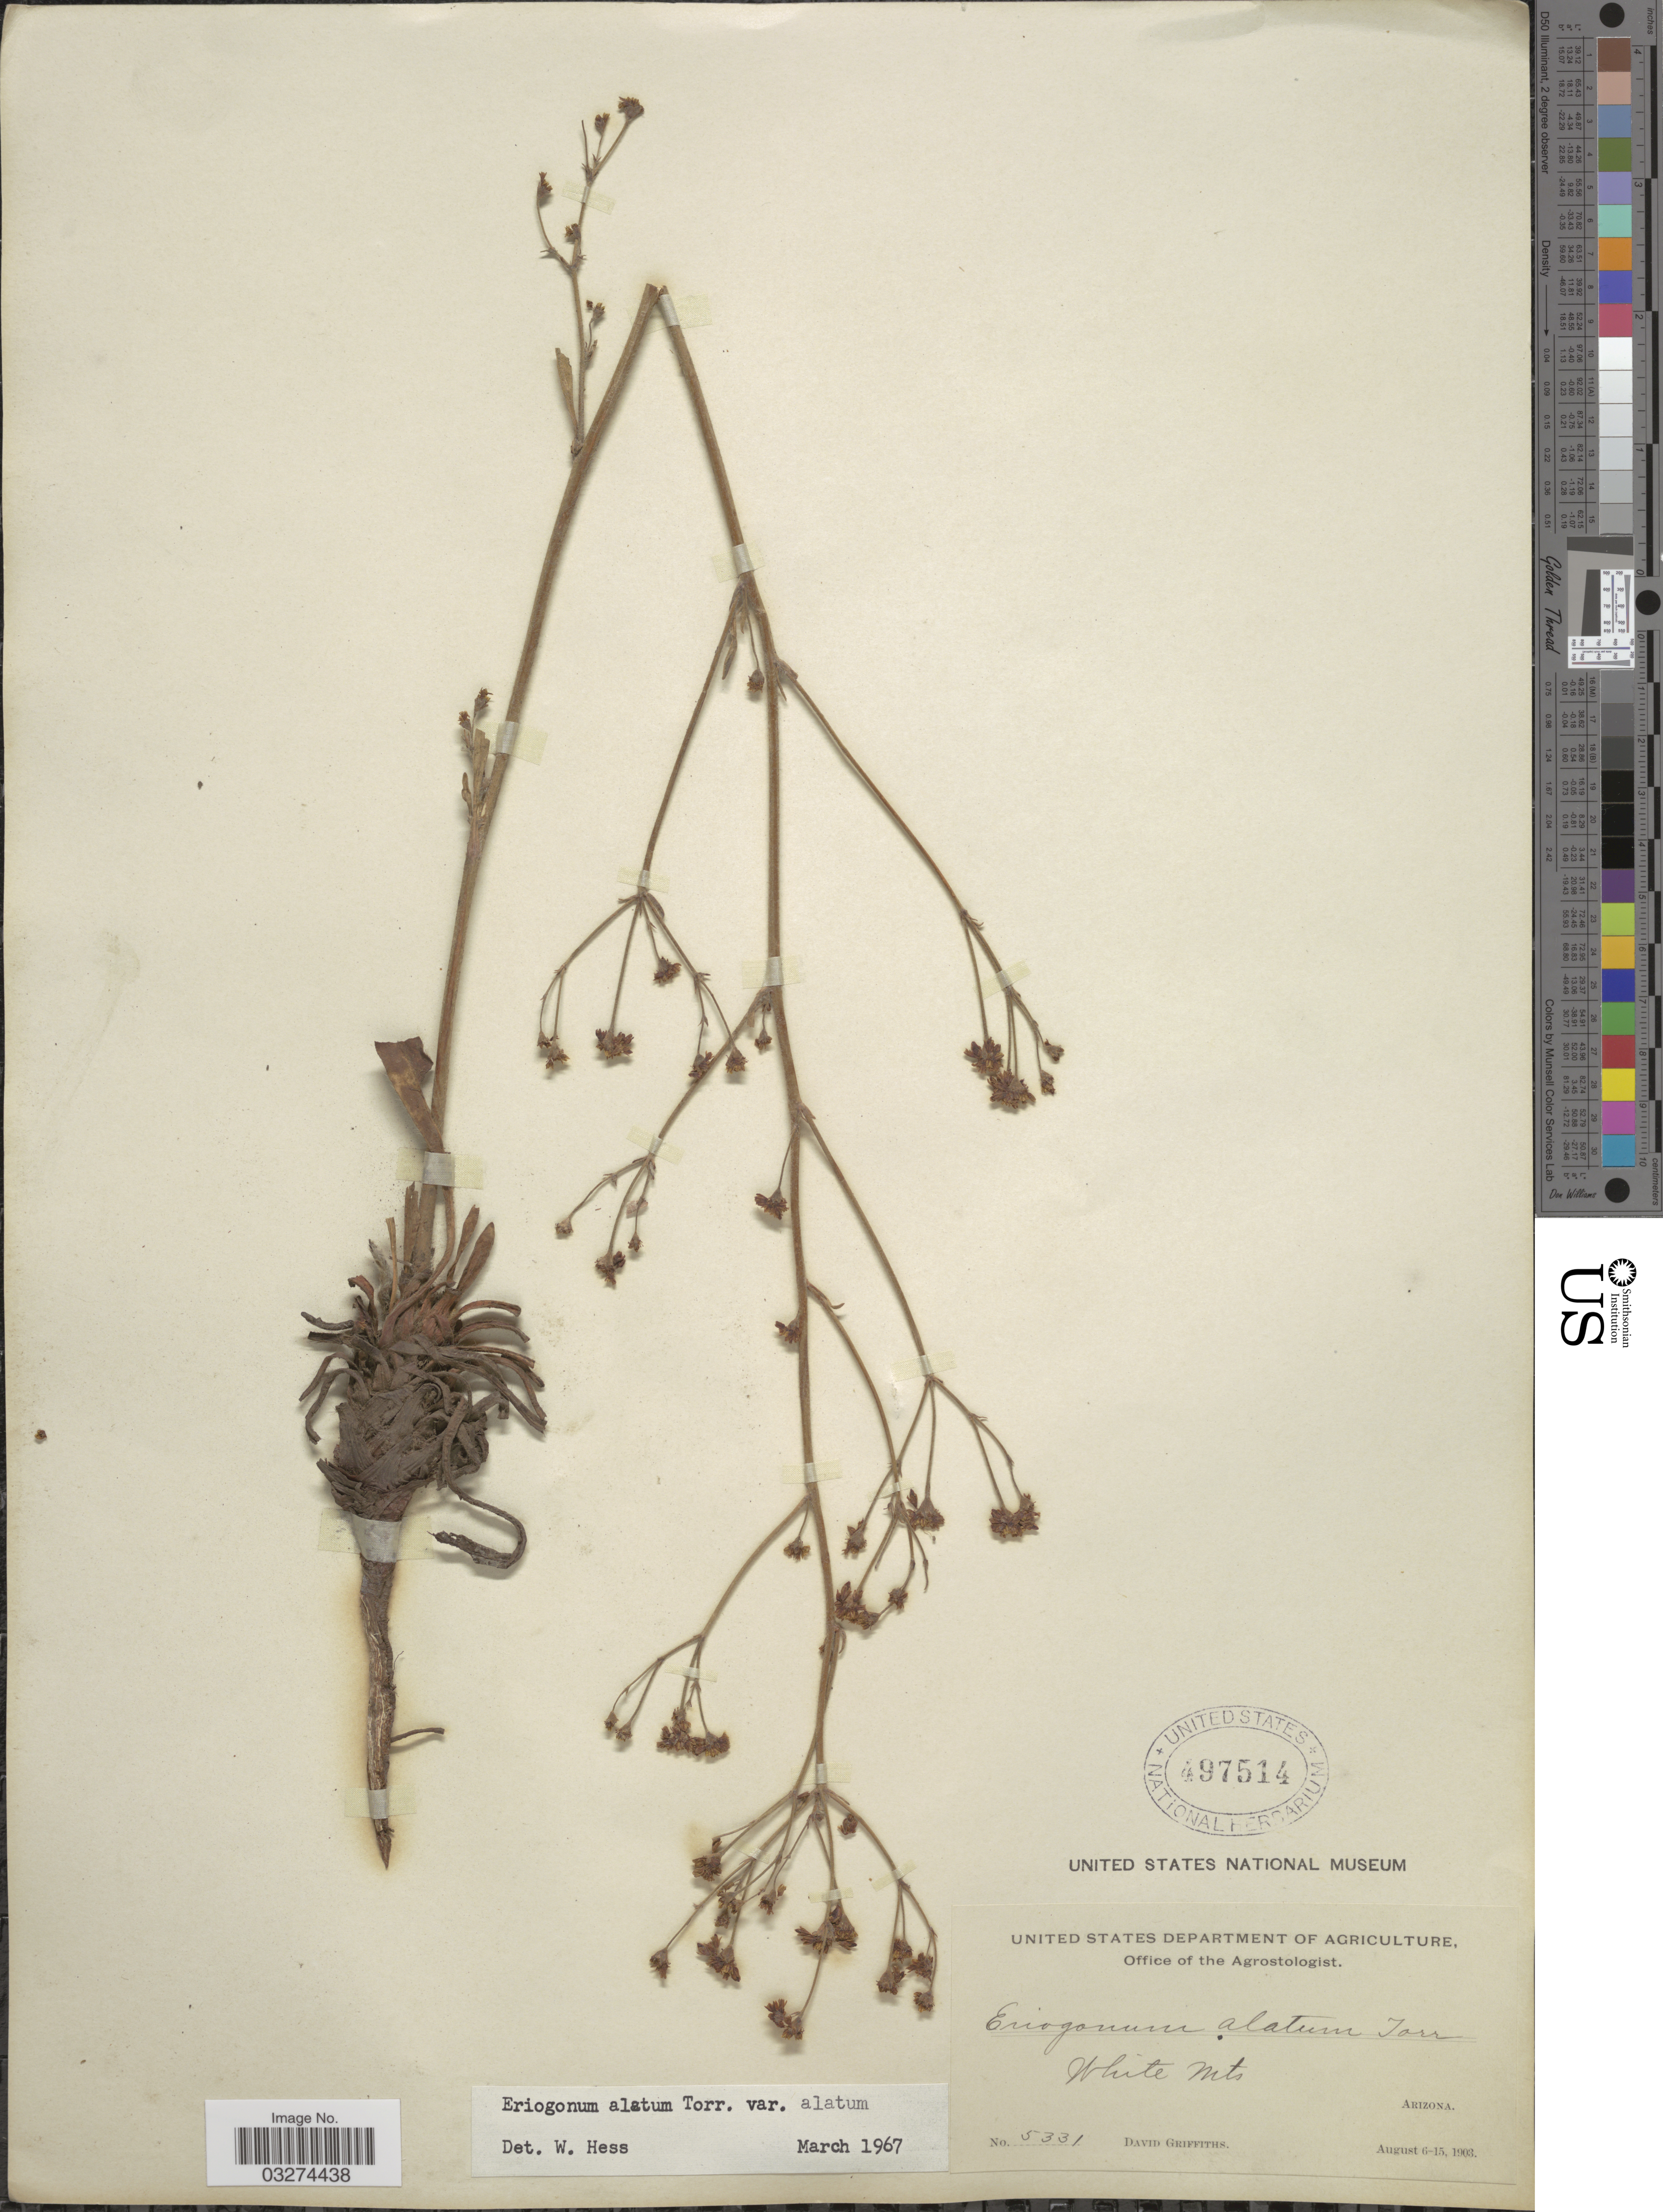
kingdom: Plantae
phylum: Tracheophyta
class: Magnoliopsida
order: Caryophyllales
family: Polygonaceae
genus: Eriogonum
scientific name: Eriogonum alatum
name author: Torr.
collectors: D. Griffiths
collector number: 5331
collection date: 1903-08-06/1903-08-15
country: United States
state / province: Arizona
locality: White Mts.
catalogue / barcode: US 497514